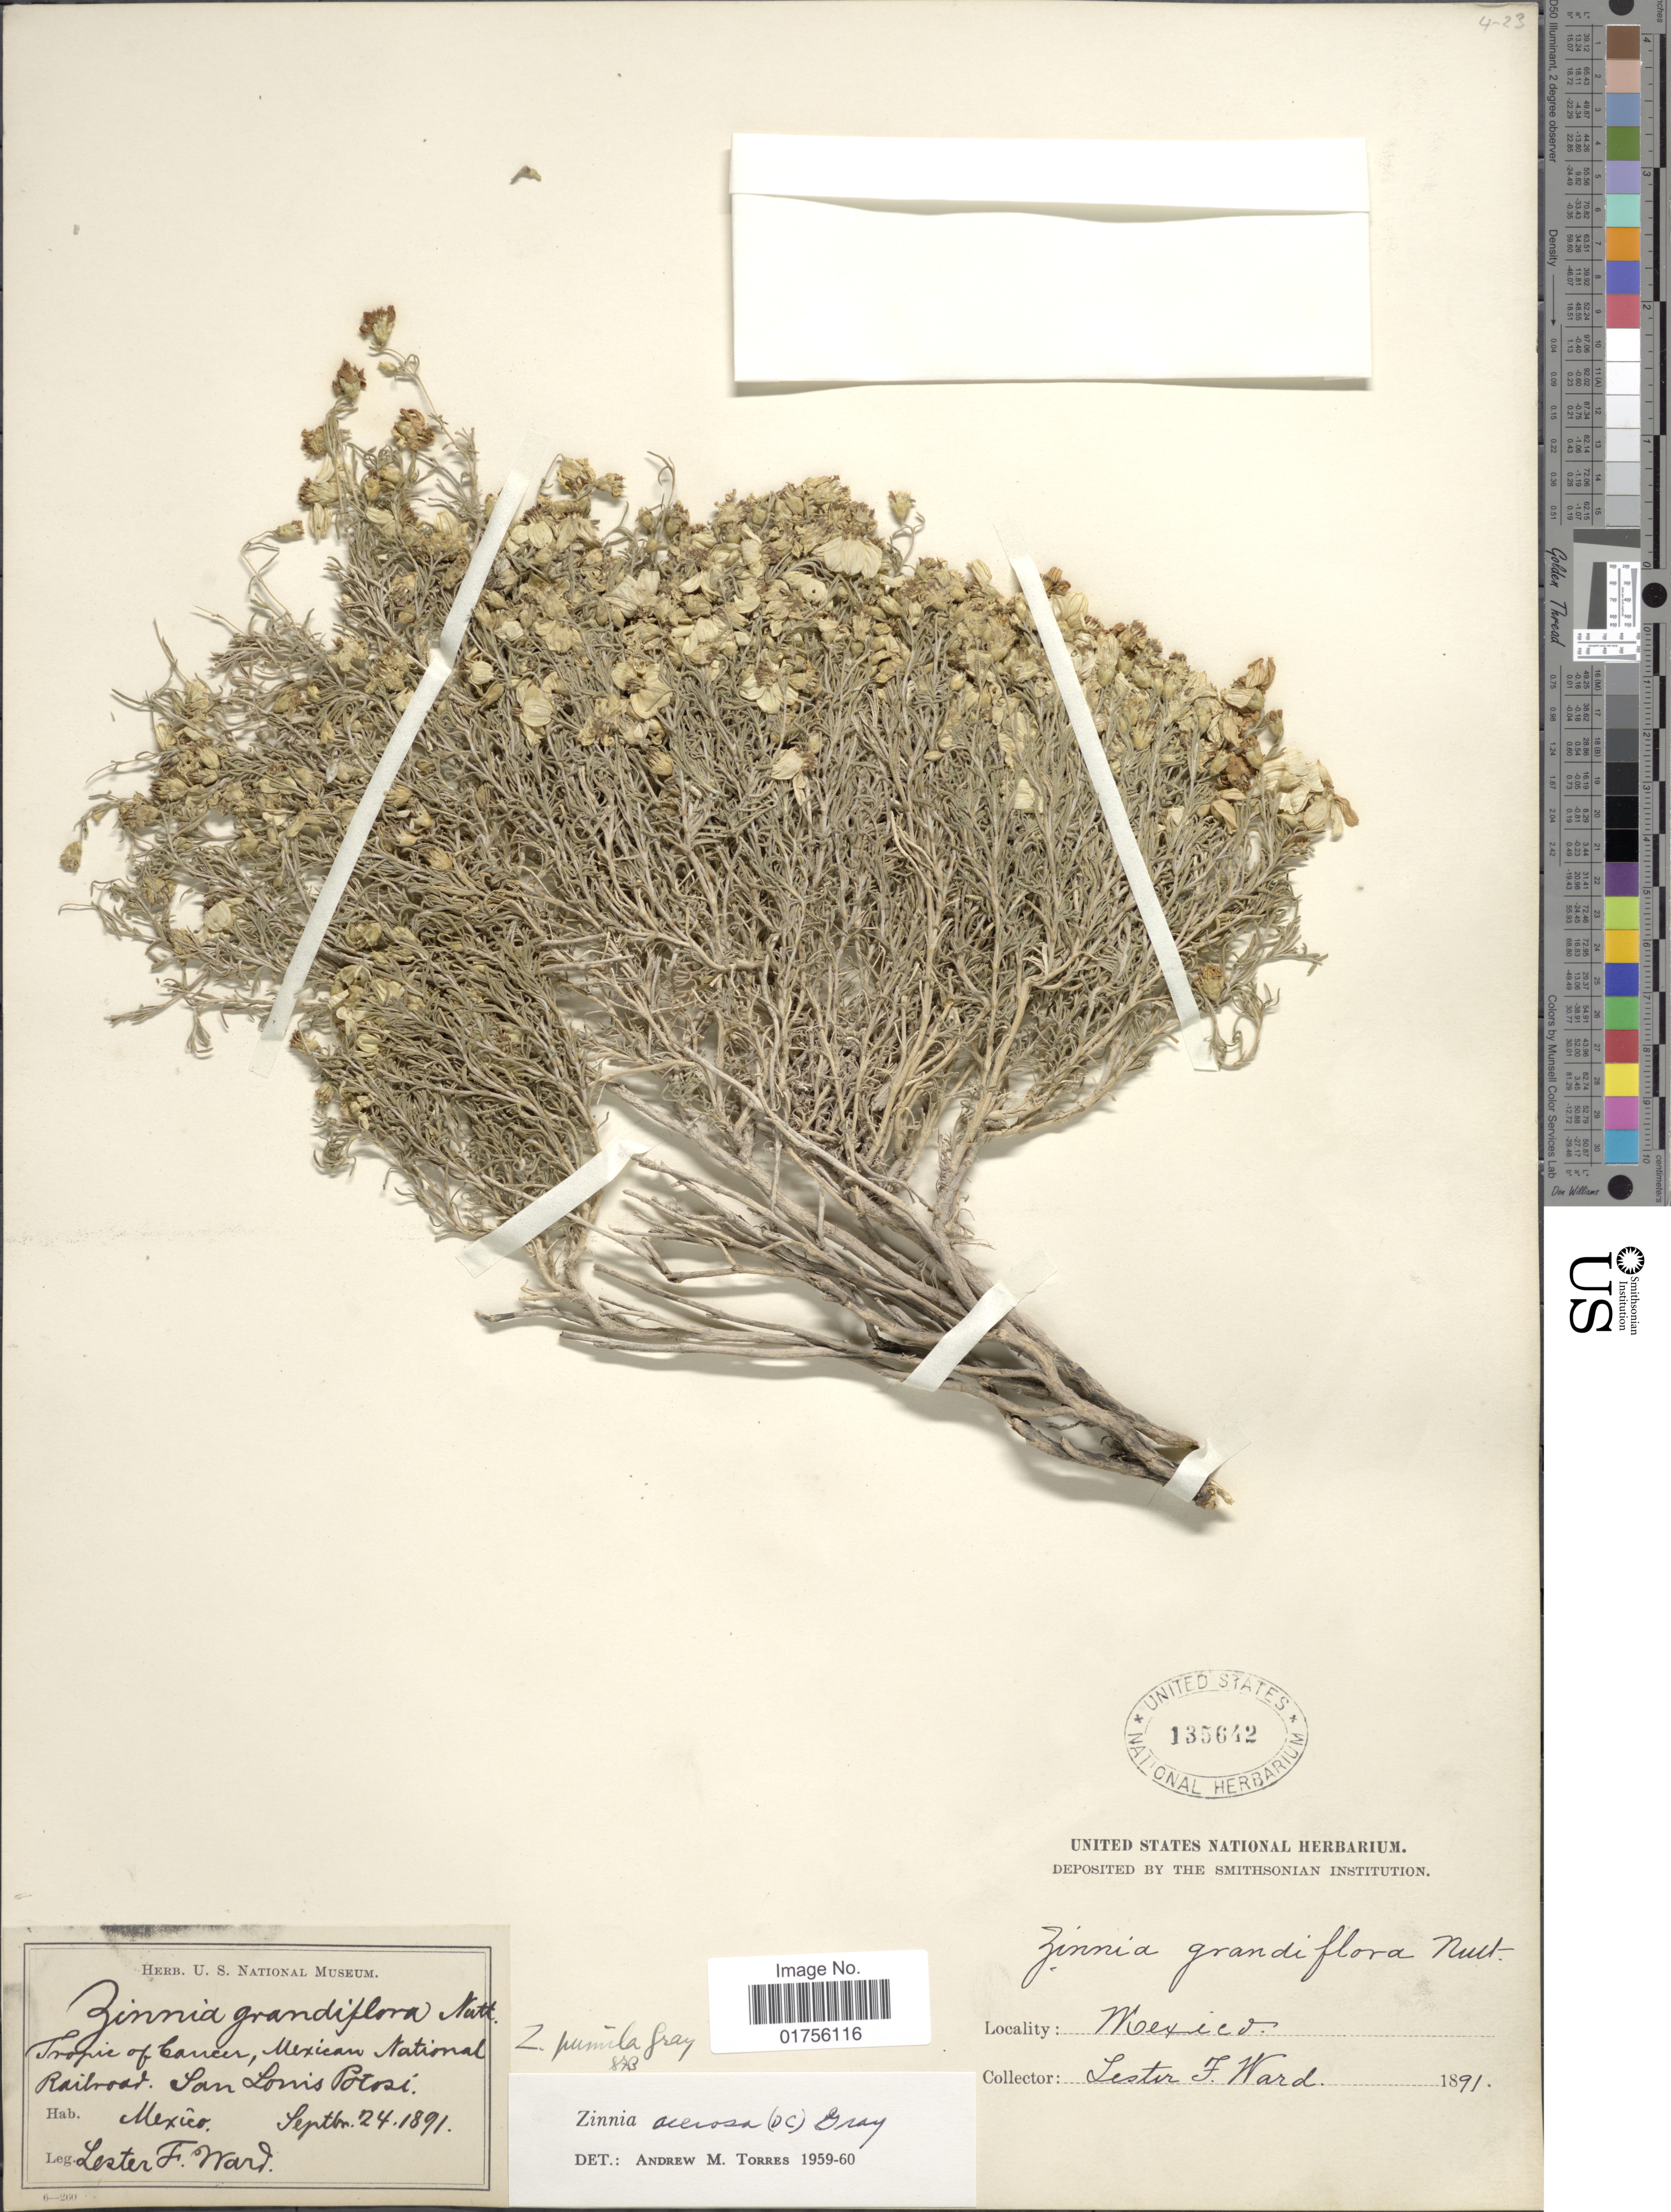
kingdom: Plantae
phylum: Tracheophyta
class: Magnoliopsida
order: Asterales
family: Asteraceae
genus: Zinnia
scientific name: Zinnia acerosa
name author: (DC.) A. Gray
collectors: L. F. Ward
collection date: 1891-09-24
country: Mexico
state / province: San Luis Potosí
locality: Tropic of Cancer, Mexican National Railroad, San Luis Potosi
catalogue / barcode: US 135642